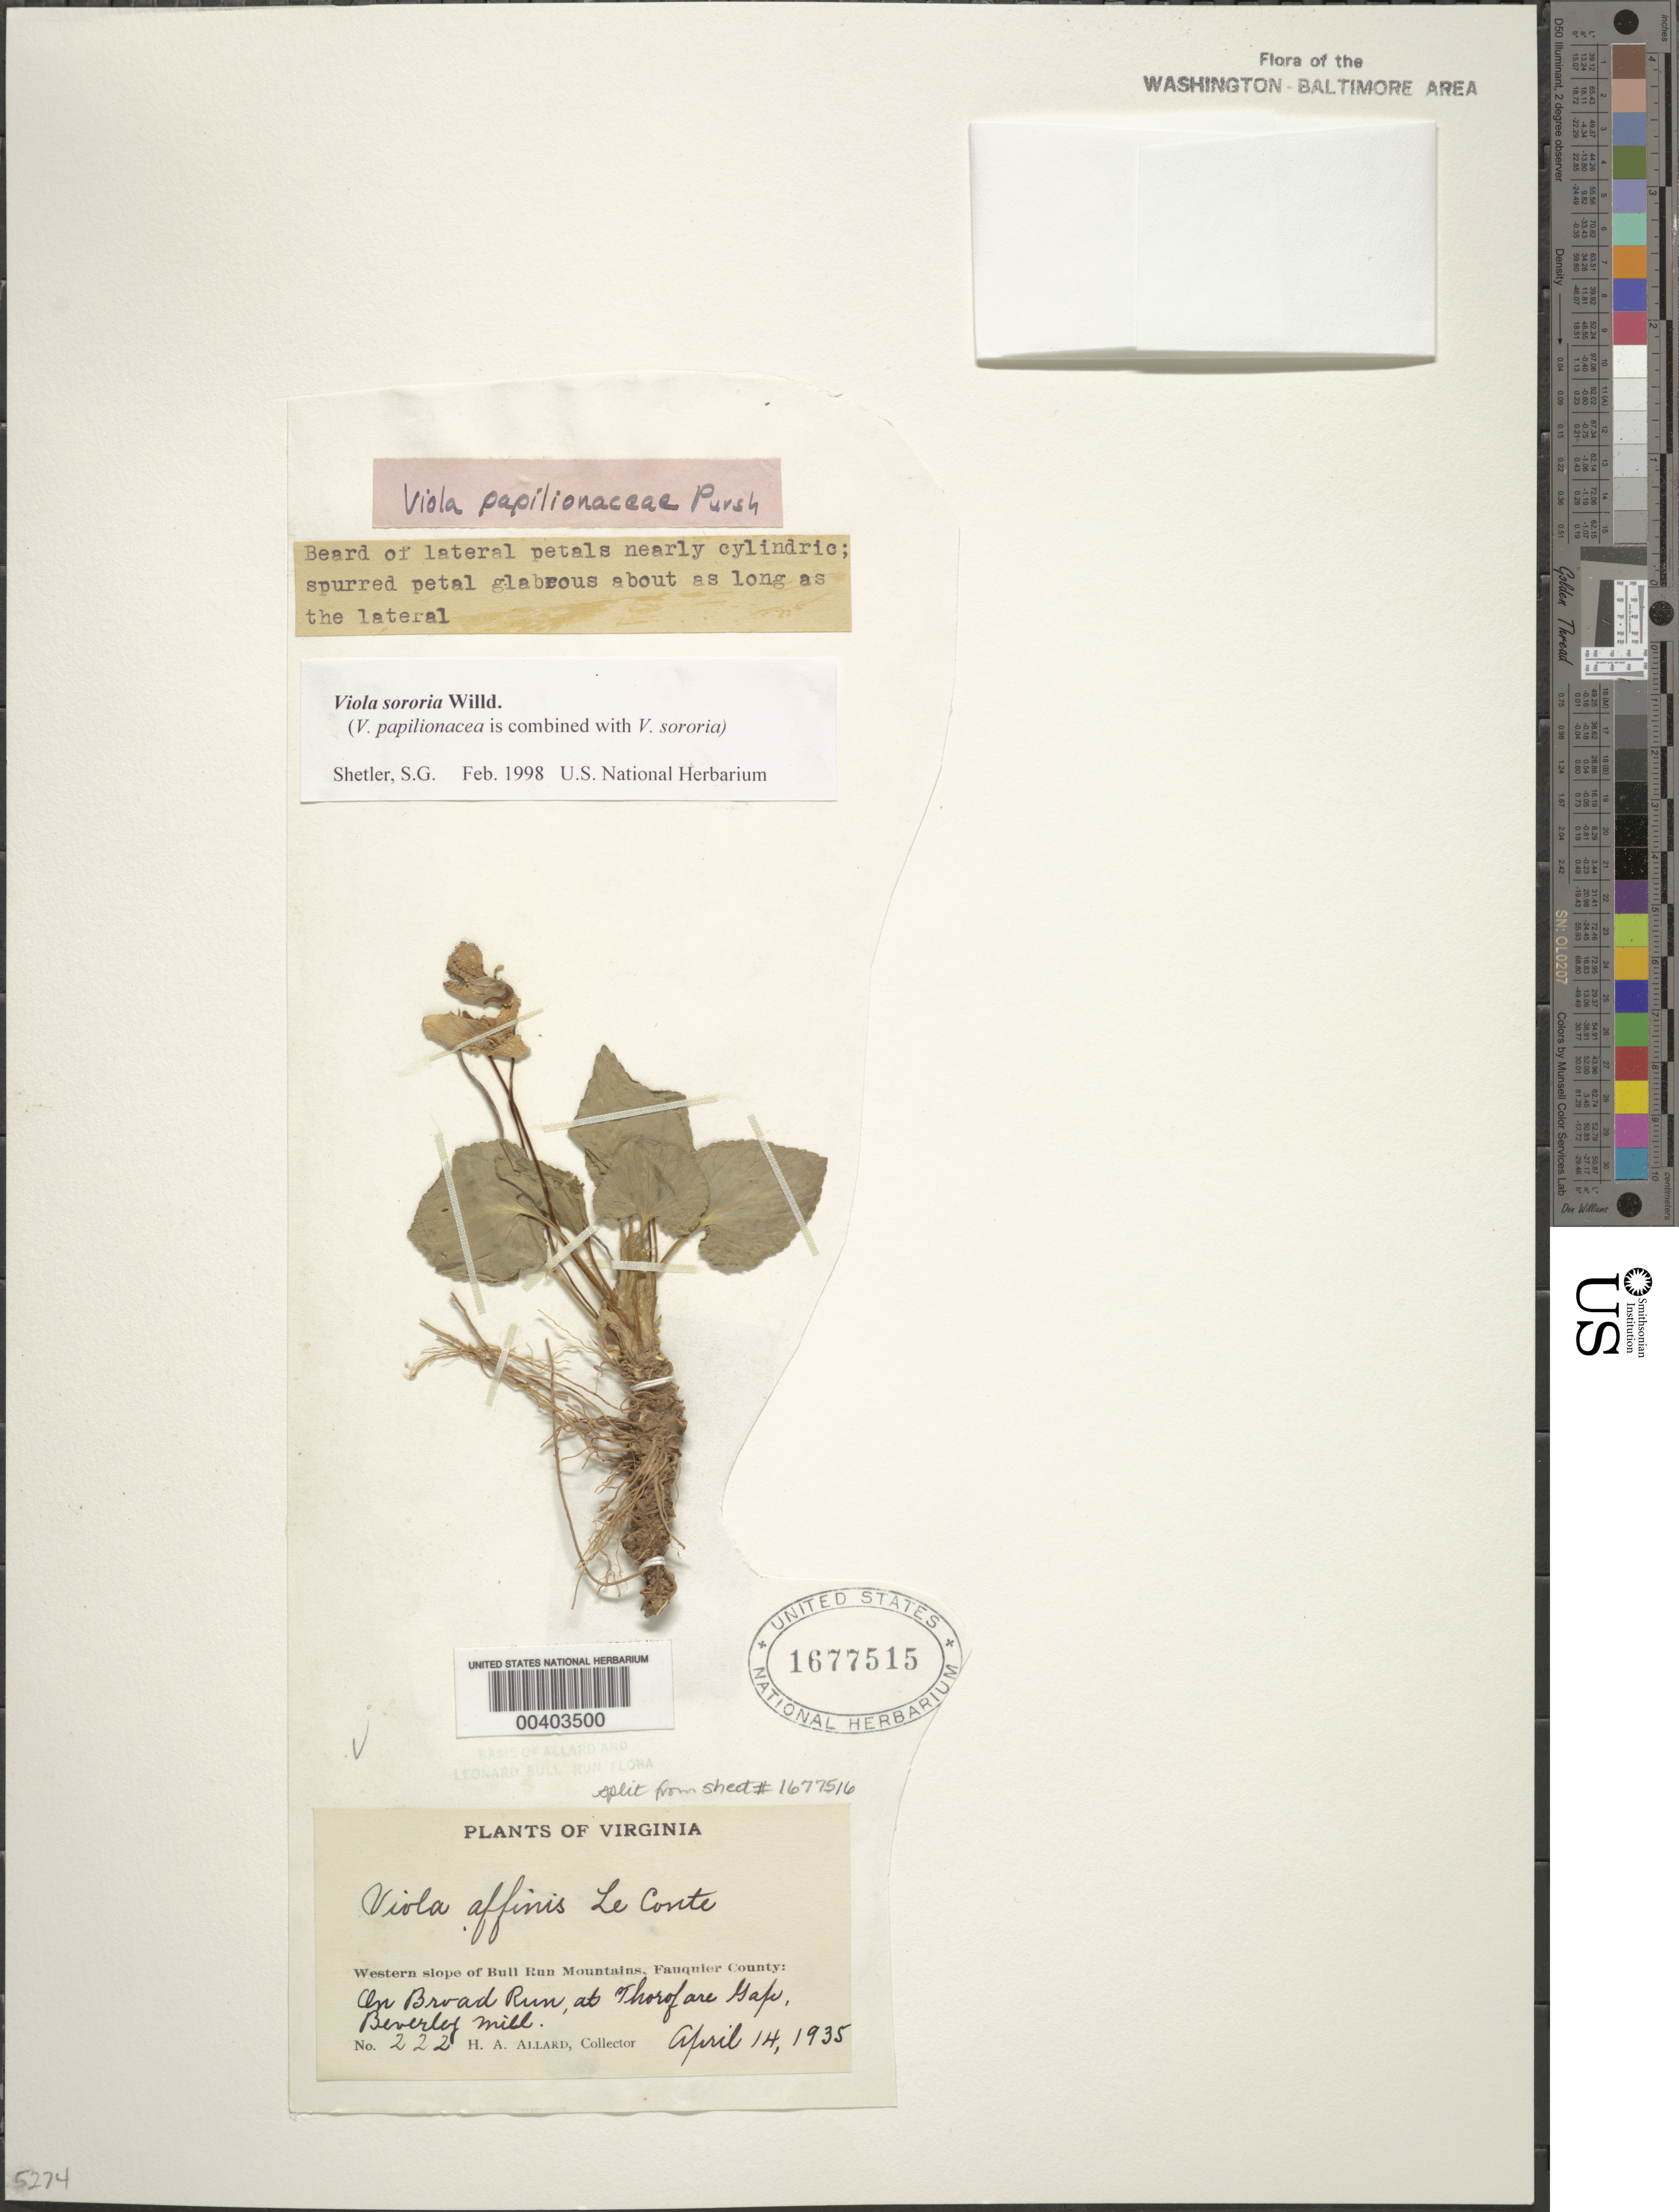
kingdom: Plantae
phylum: Tracheophyta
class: Magnoliopsida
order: Malpighiales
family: Violaceae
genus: Viola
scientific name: Viola sororia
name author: Willd.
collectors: H. A. Allard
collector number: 222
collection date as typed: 14 Apr 1935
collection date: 1935-04-14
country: United States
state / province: Virginia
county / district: Fauquier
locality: On Broad Run at Thorofare Gap, Beverley Mill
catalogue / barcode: US 1677515